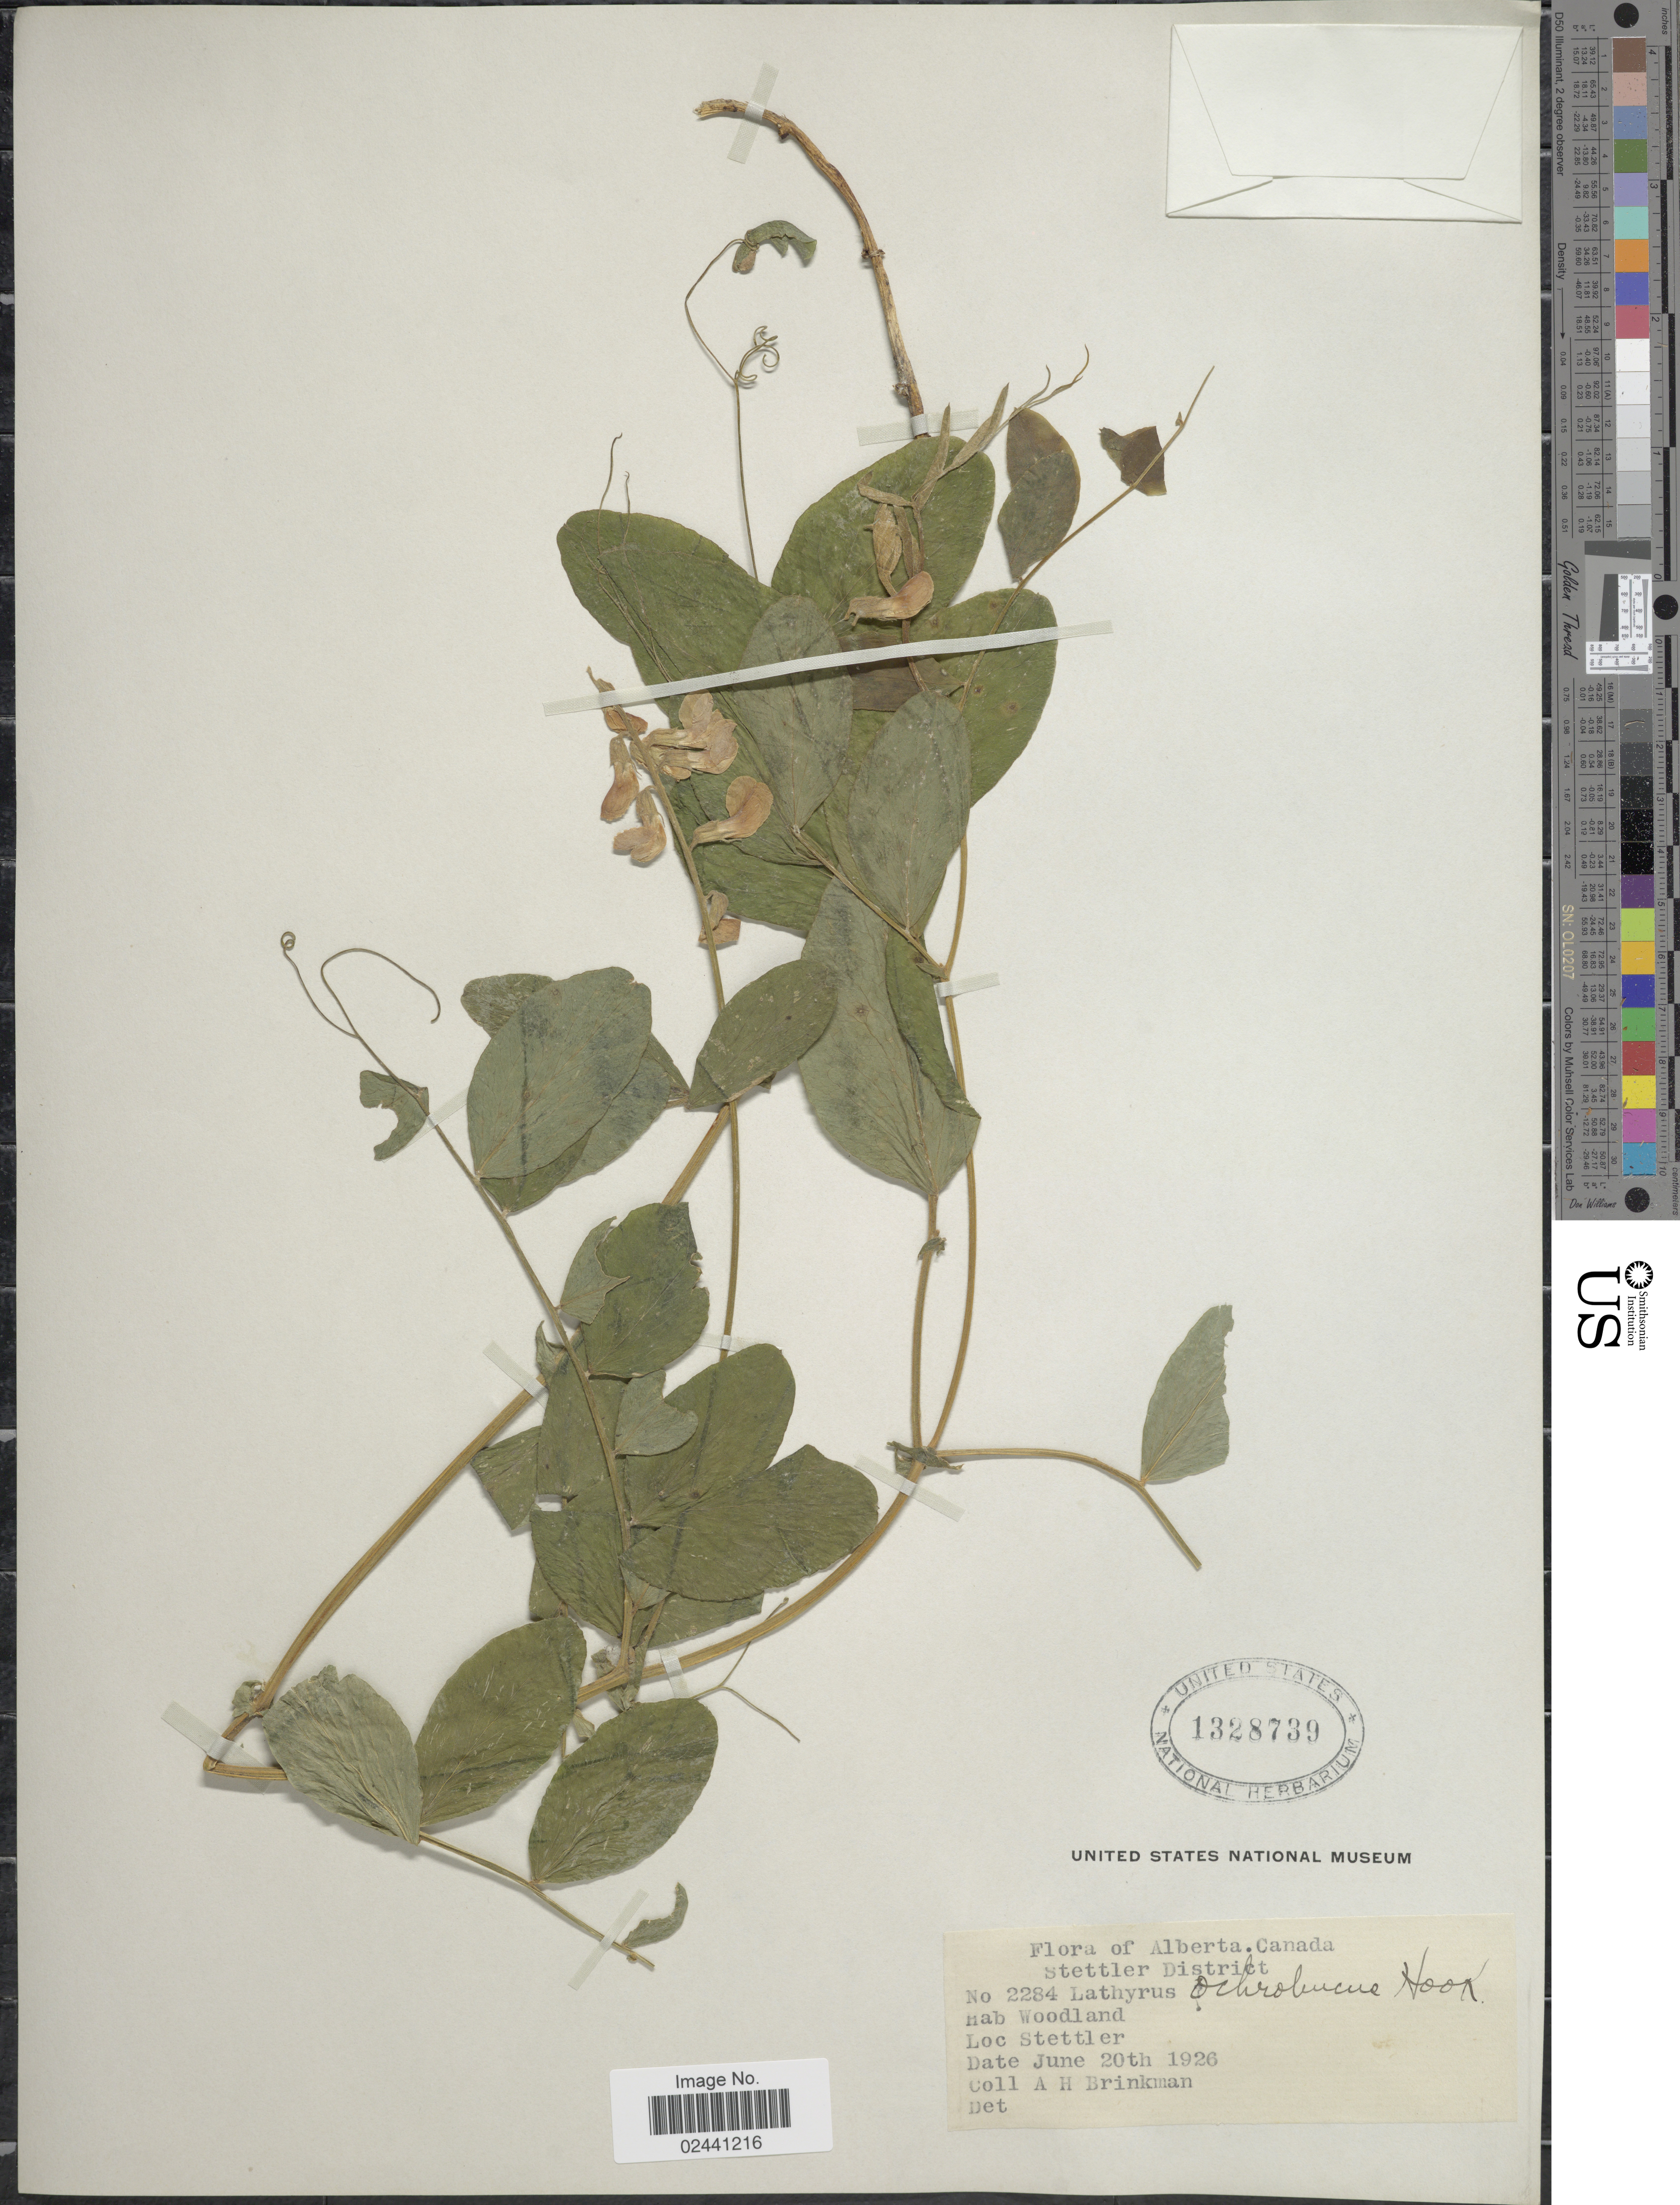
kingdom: Plantae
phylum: Tracheophyta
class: Magnoliopsida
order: Fabales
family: Fabaceae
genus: Lathyrus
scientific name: Lathyrus ochroleucus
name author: Hook.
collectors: A. Brinkman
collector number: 2284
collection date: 1926-06-20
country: Canada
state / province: Alberta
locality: Stettler District, Stettler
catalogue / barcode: US 1328739